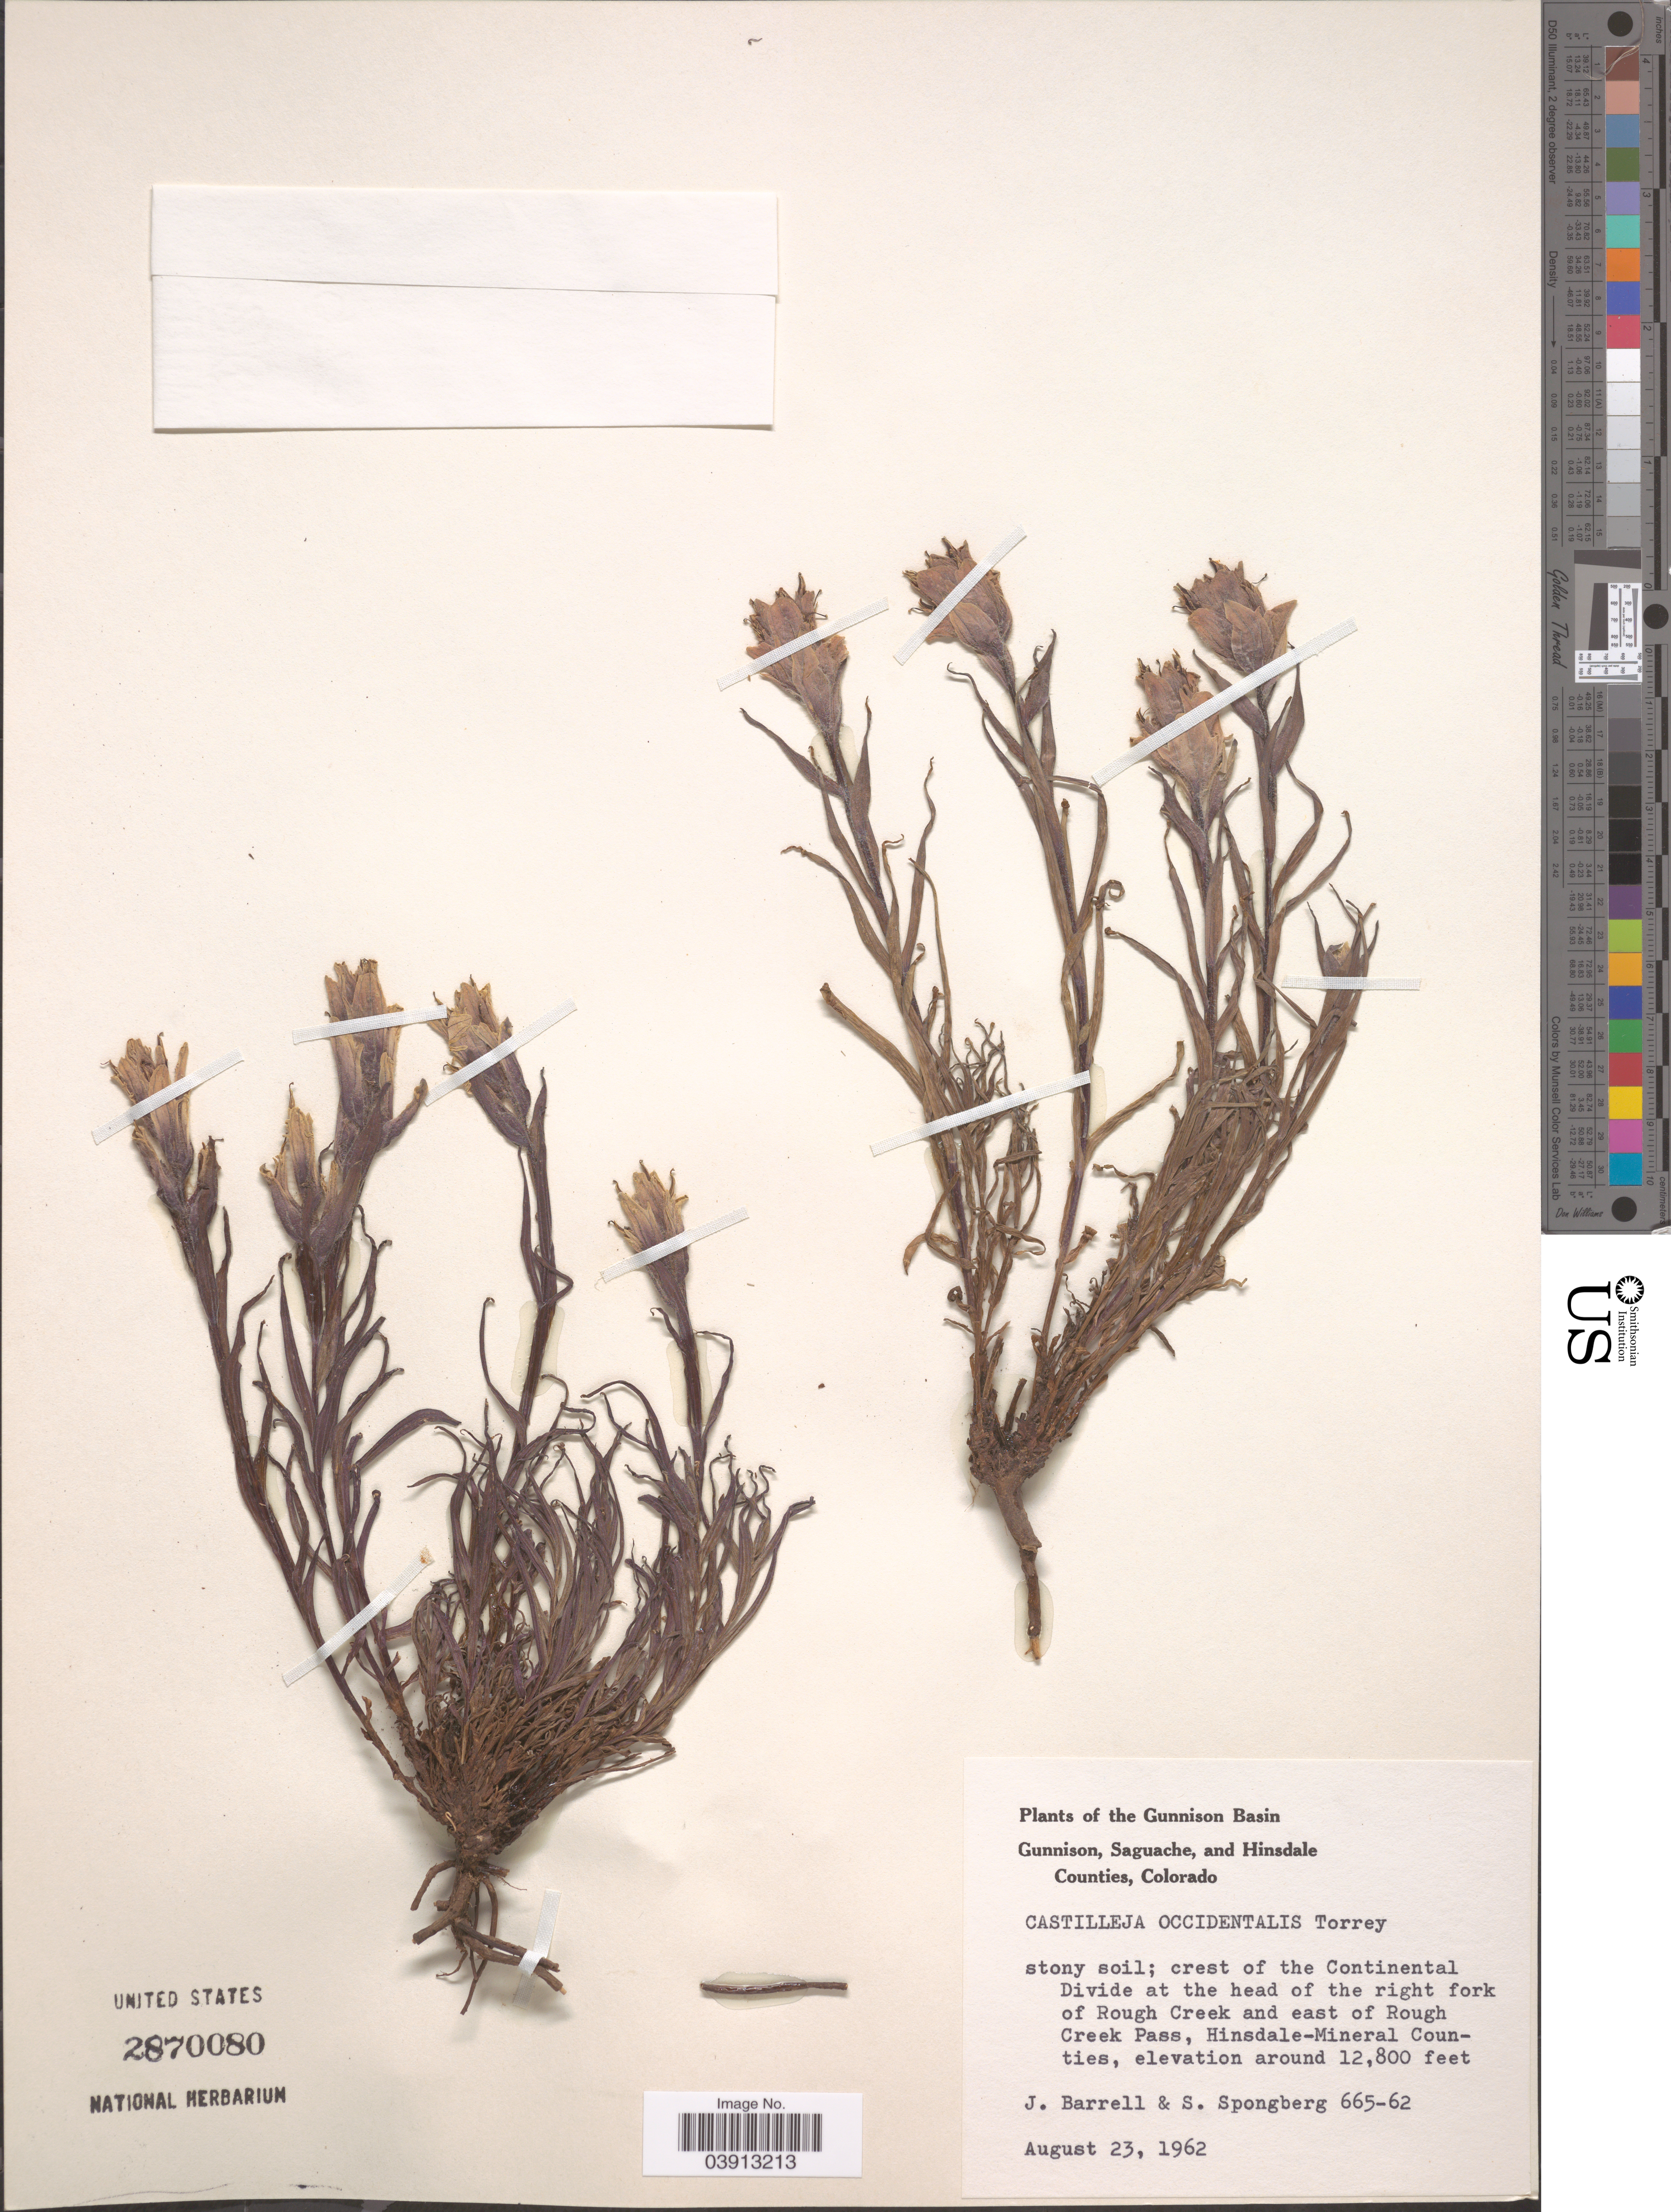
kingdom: Plantae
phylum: Tracheophyta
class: Magnoliopsida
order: Lamiales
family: Orobanchaceae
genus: Castilleja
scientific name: Castilleja occidentalis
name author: Torr.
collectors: J. Barrell & S. A.Spongberg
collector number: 665-62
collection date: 1962-08-23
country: United States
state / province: Colorado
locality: Gunnison Basin. Crest of the Continental Divide at the head of the right fork of Rough Creek and east of Rough Creek Pass, Hinsdale-Mineral Counties.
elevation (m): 3901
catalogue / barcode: US 2870080